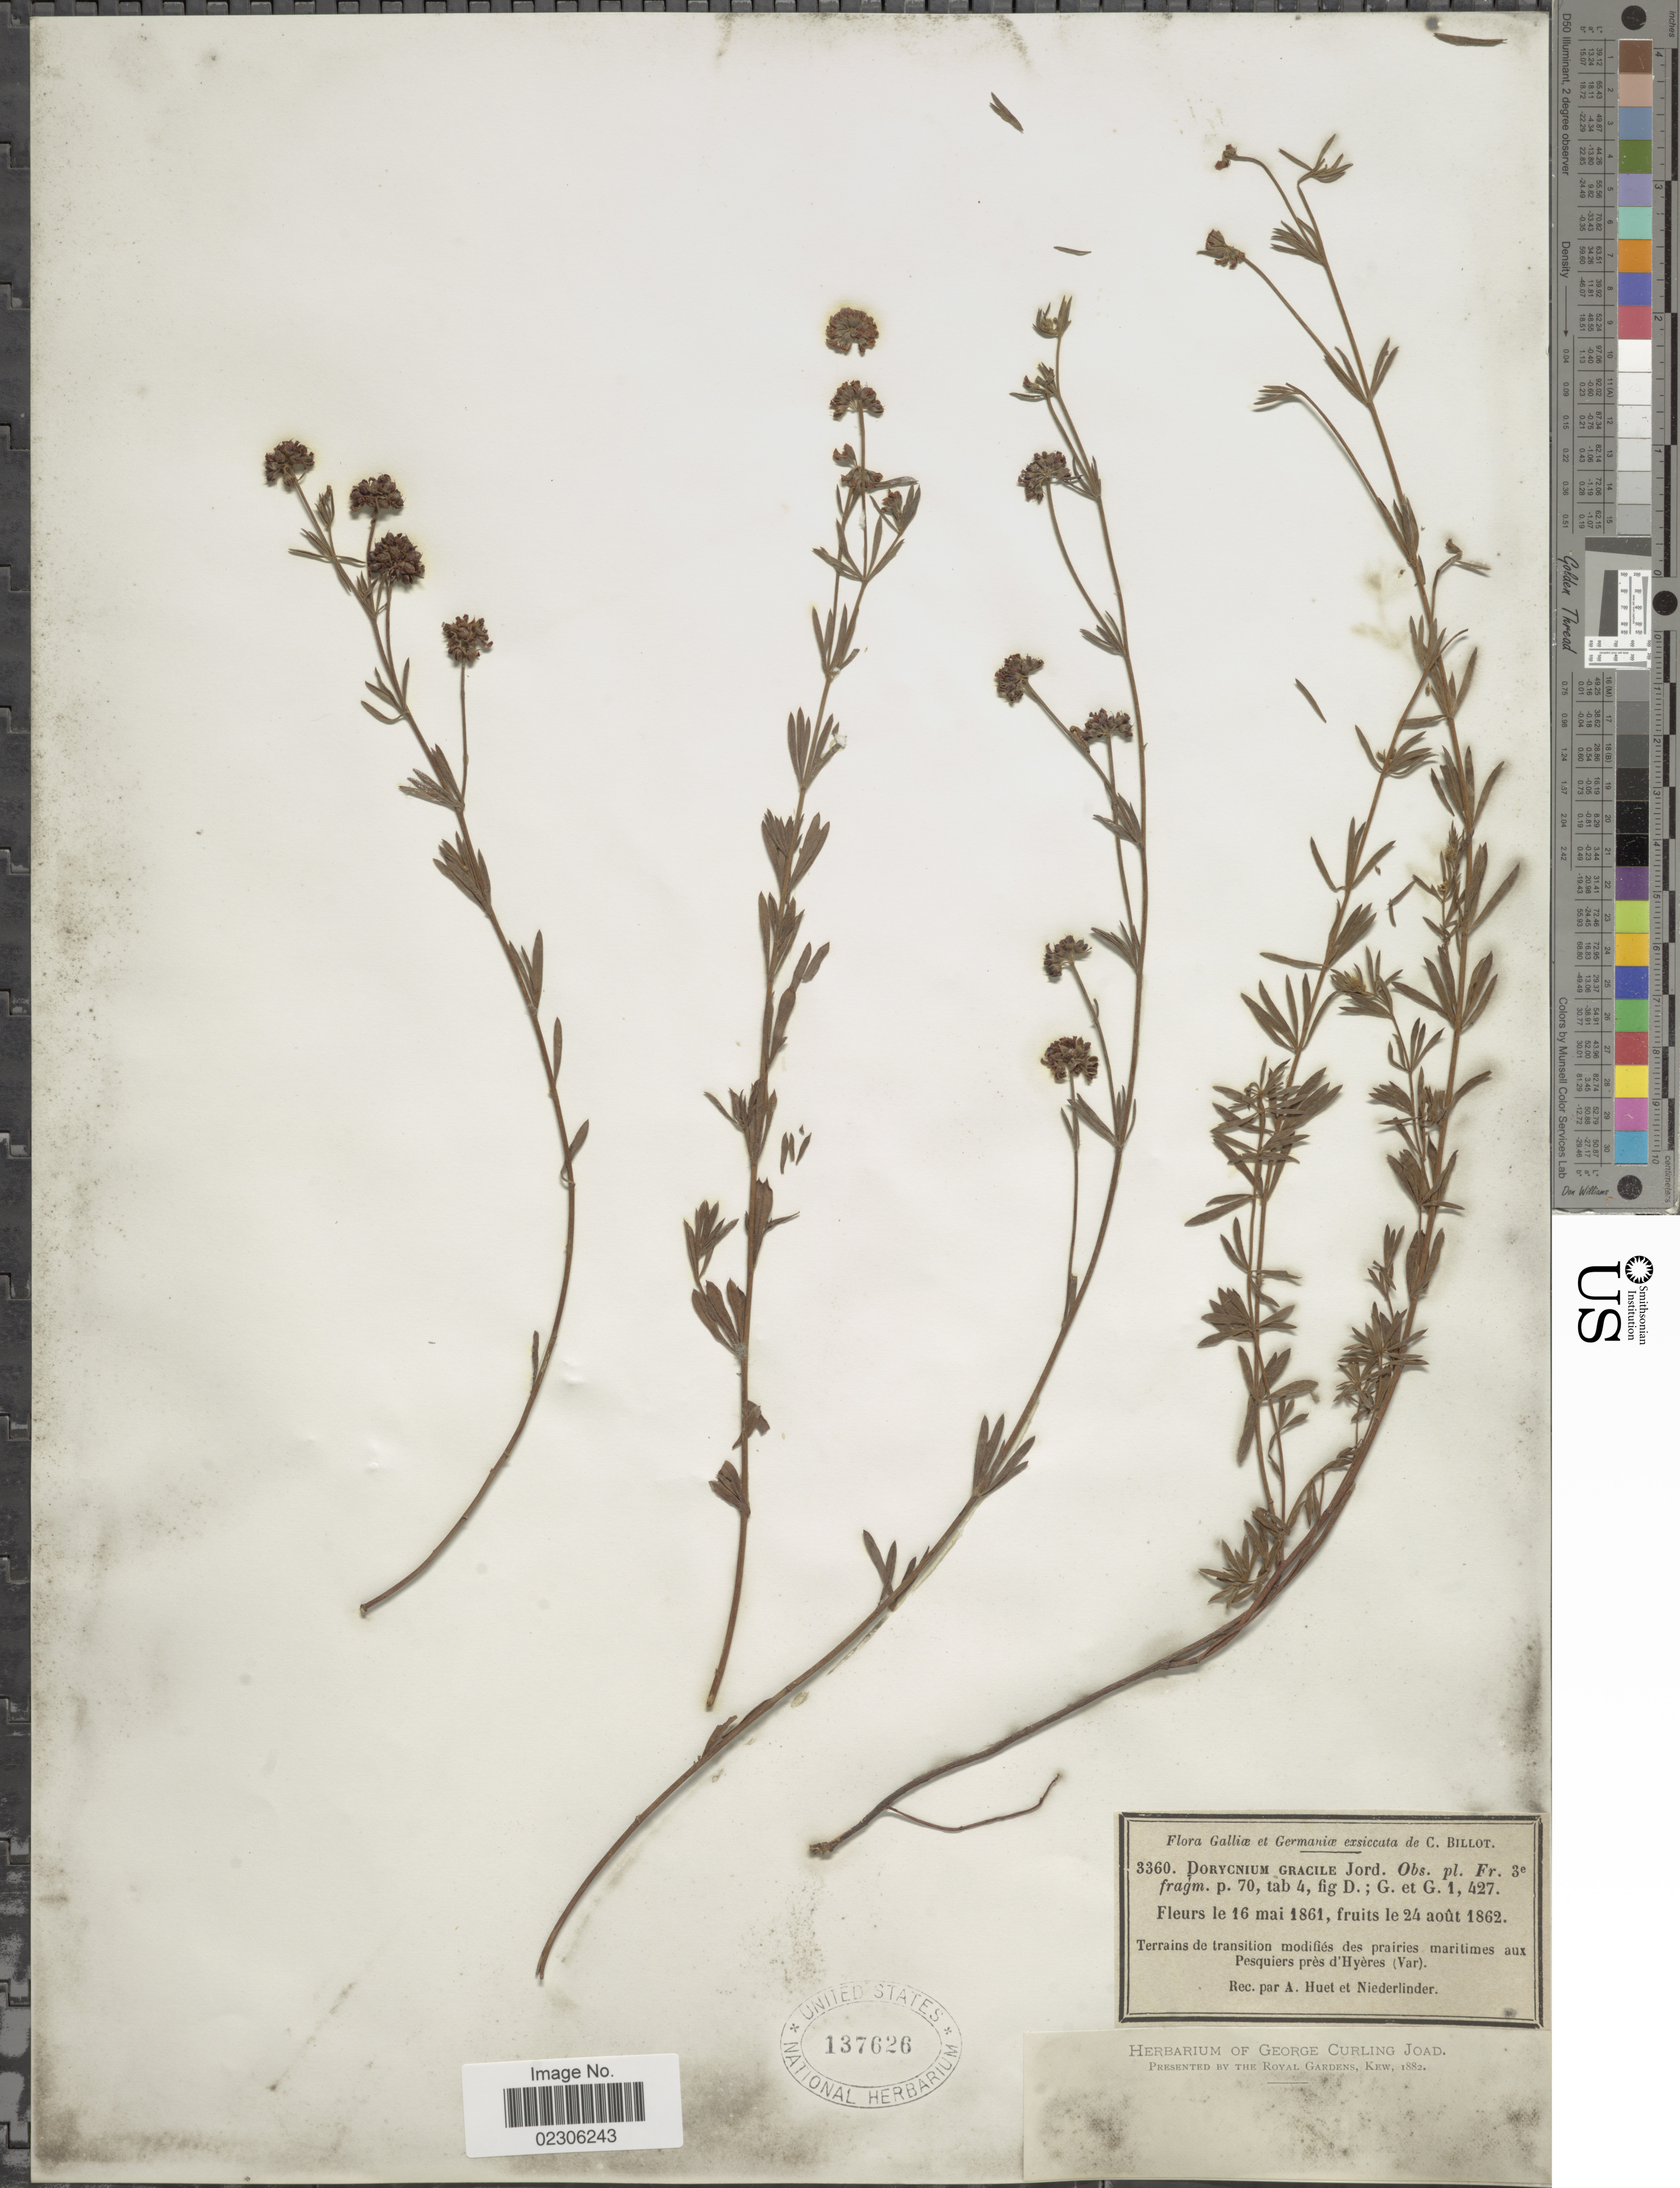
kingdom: Plantae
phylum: Tracheophyta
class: Magnoliopsida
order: Fabales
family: Fabaceae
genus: Dorycnium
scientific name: Dorycnium gracile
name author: Jord.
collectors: P.C. Billot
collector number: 3360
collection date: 1861-05-16/1862-08-24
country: France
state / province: Provence-Alpes-Côte d'Azur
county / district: Var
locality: Gallicae et Germaniae, Terrains de transition modifies des prairie maritimes aux Pesquiers pres d'Hyeres (Var)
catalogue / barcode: US 137626